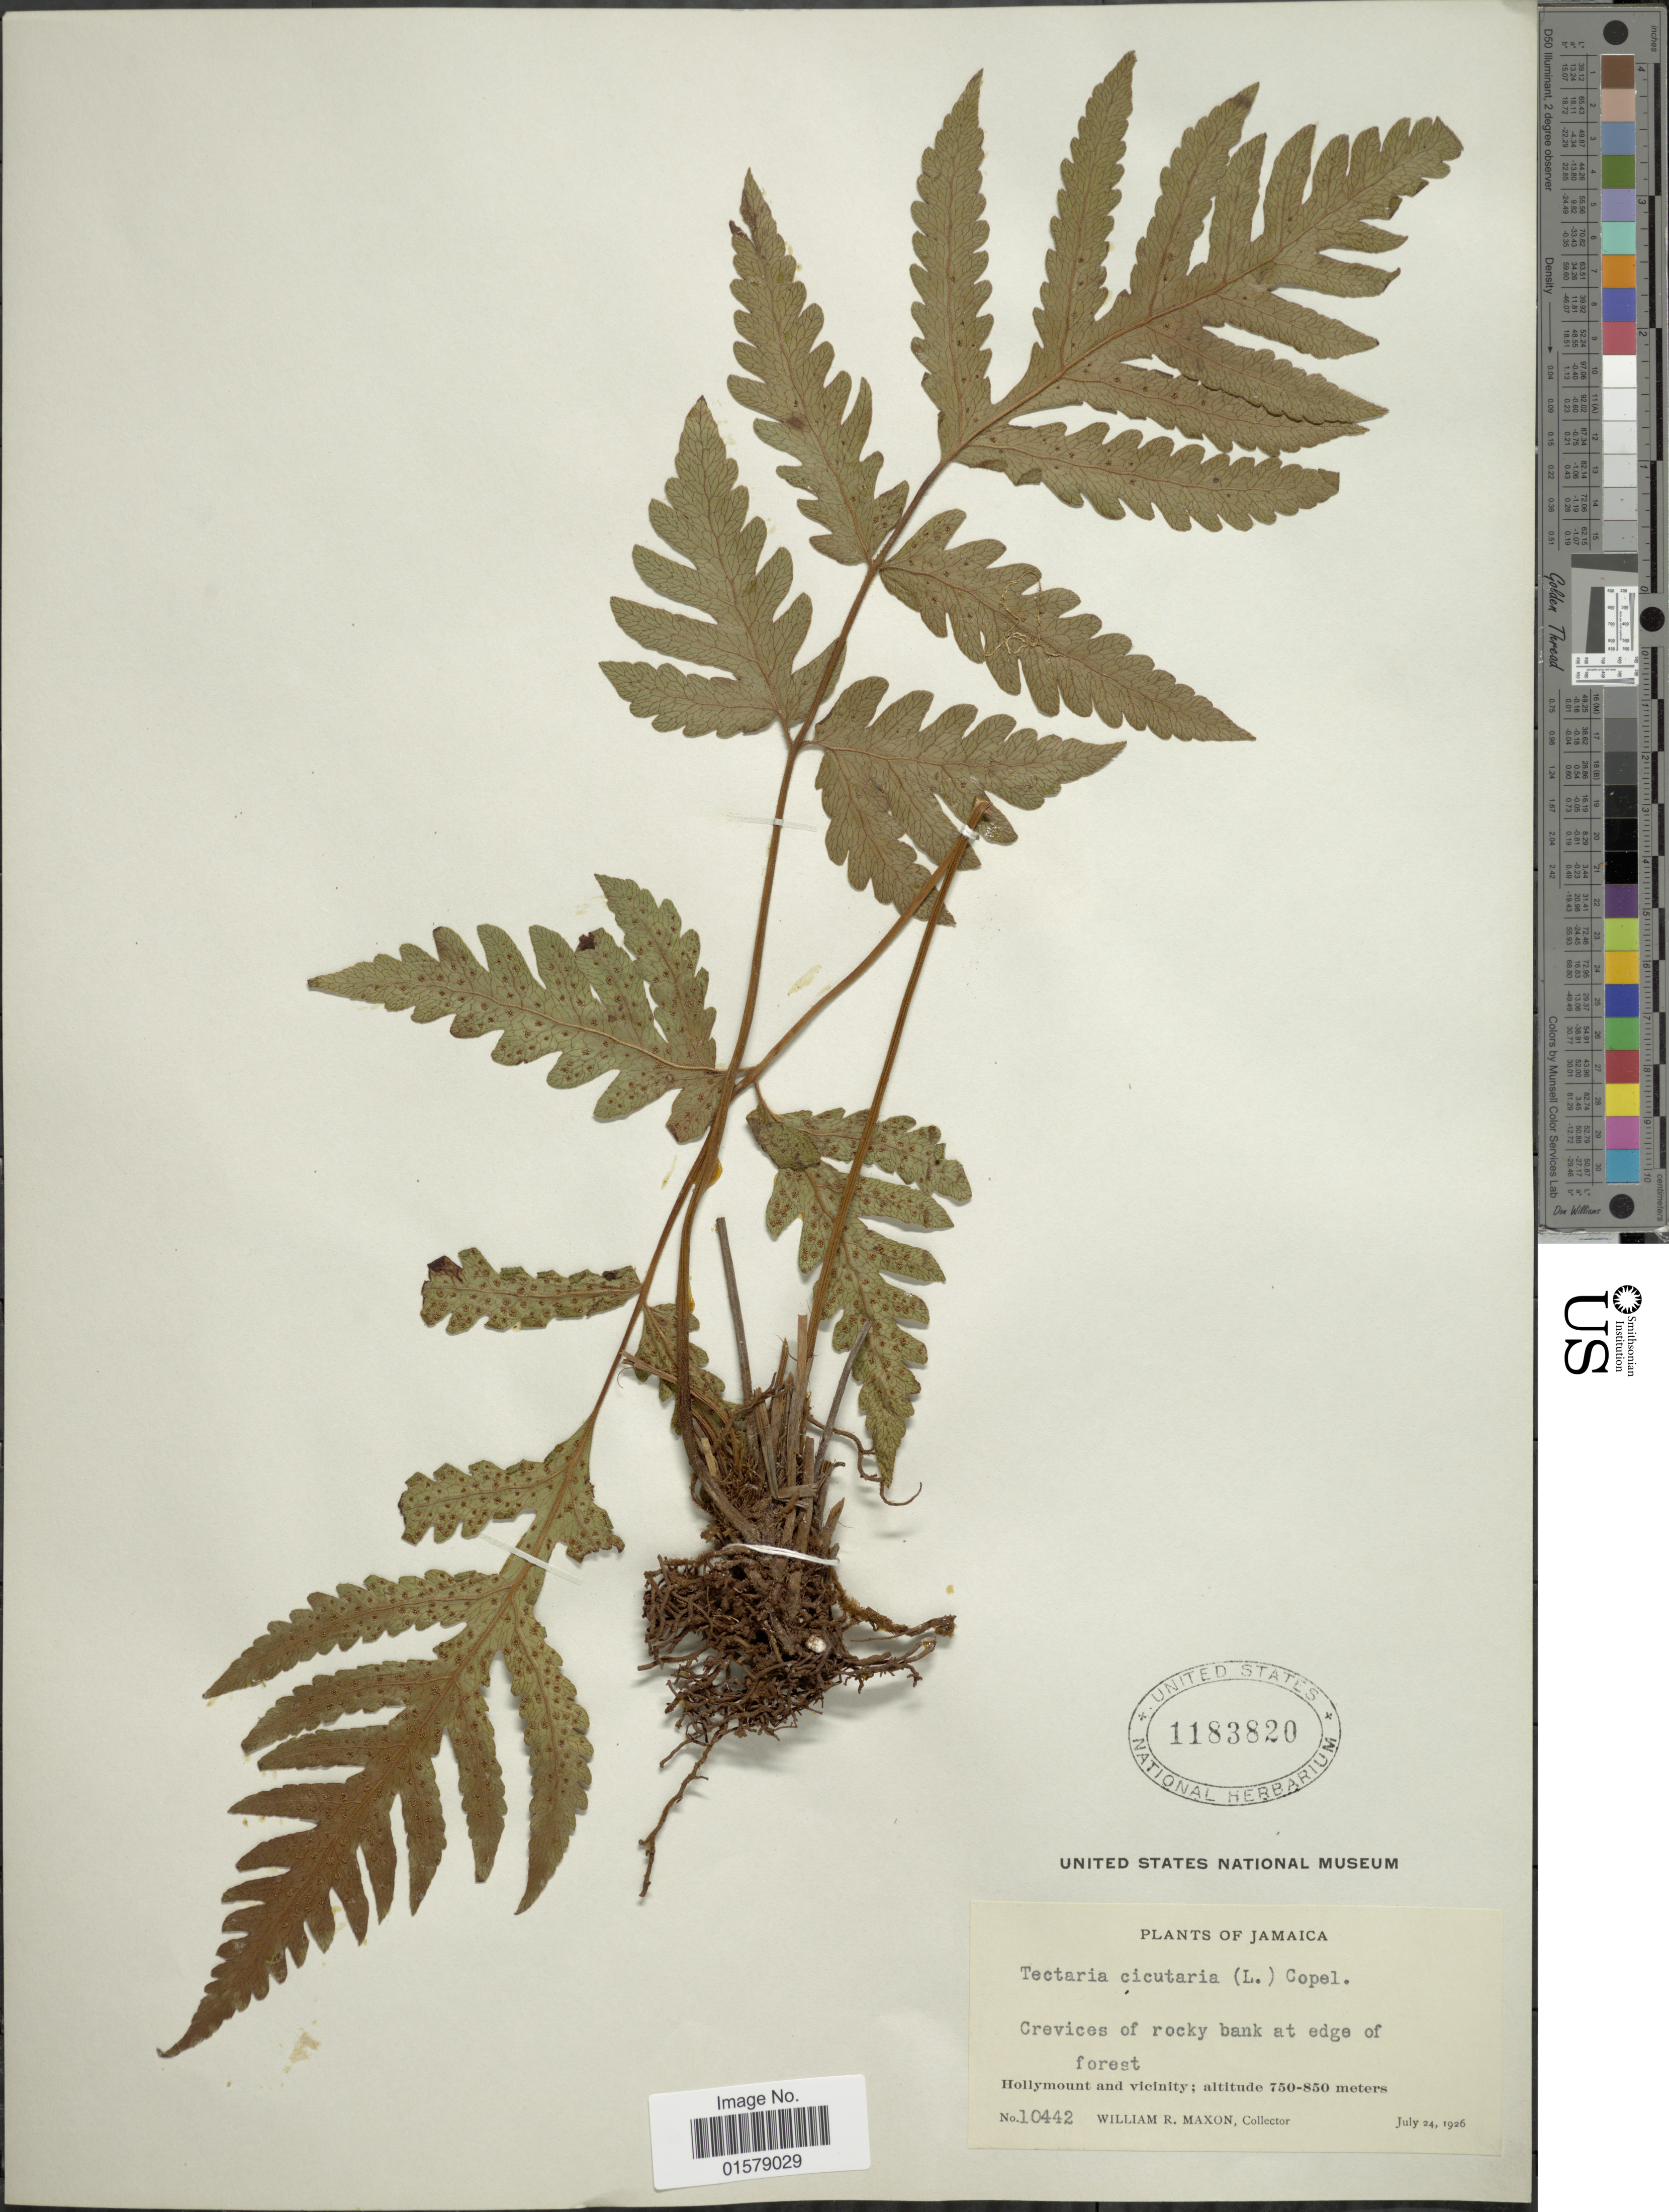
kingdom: Plantae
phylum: Tracheophyta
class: Polypodiopsida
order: Polypodiales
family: Tectariaceae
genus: Tectaria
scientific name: Tectaria cicutaria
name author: (L.) Copel.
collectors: W. R. Maxon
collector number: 10442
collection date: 1926-07-24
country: Jamaica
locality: Hollymount and vicinity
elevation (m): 750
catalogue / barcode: US 1183820